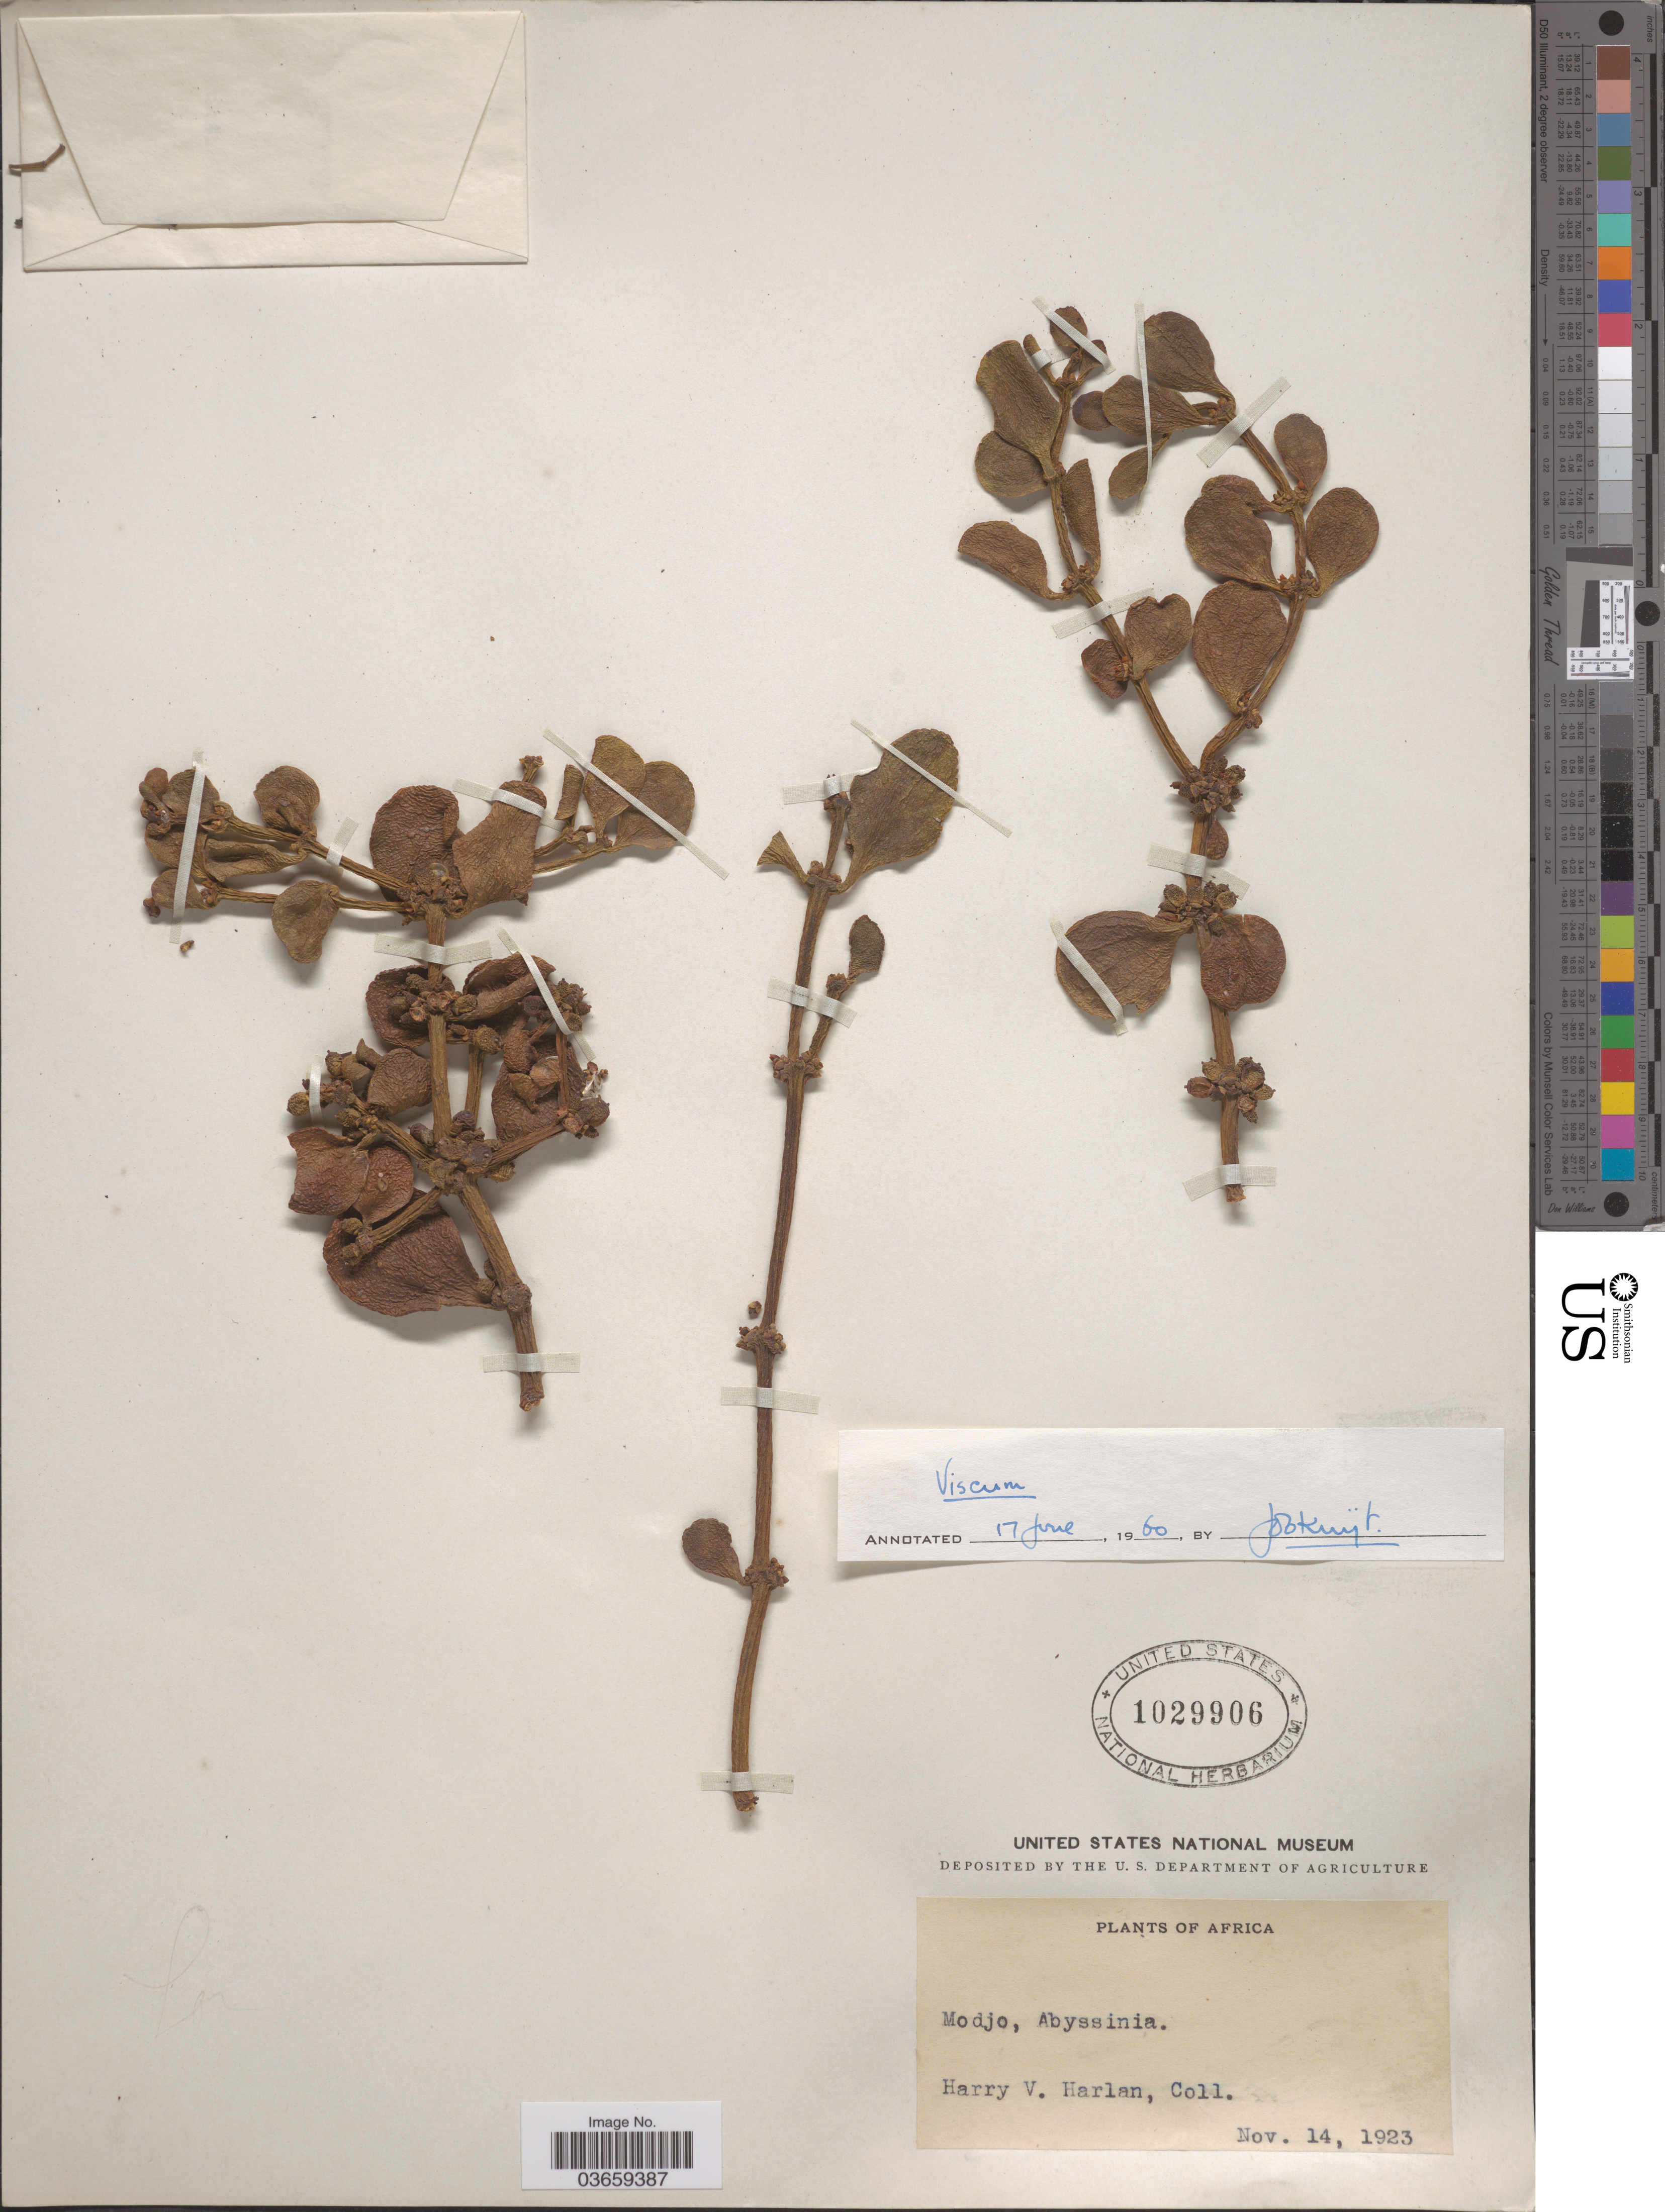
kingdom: Plantae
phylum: Tracheophyta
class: Magnoliopsida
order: Santalales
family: Viscaceae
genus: Viscum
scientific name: Viscum sp.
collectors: H. Harlan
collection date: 1923-11-14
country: Ethiopia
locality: Modjo, Abyssinia.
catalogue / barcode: US 1029906